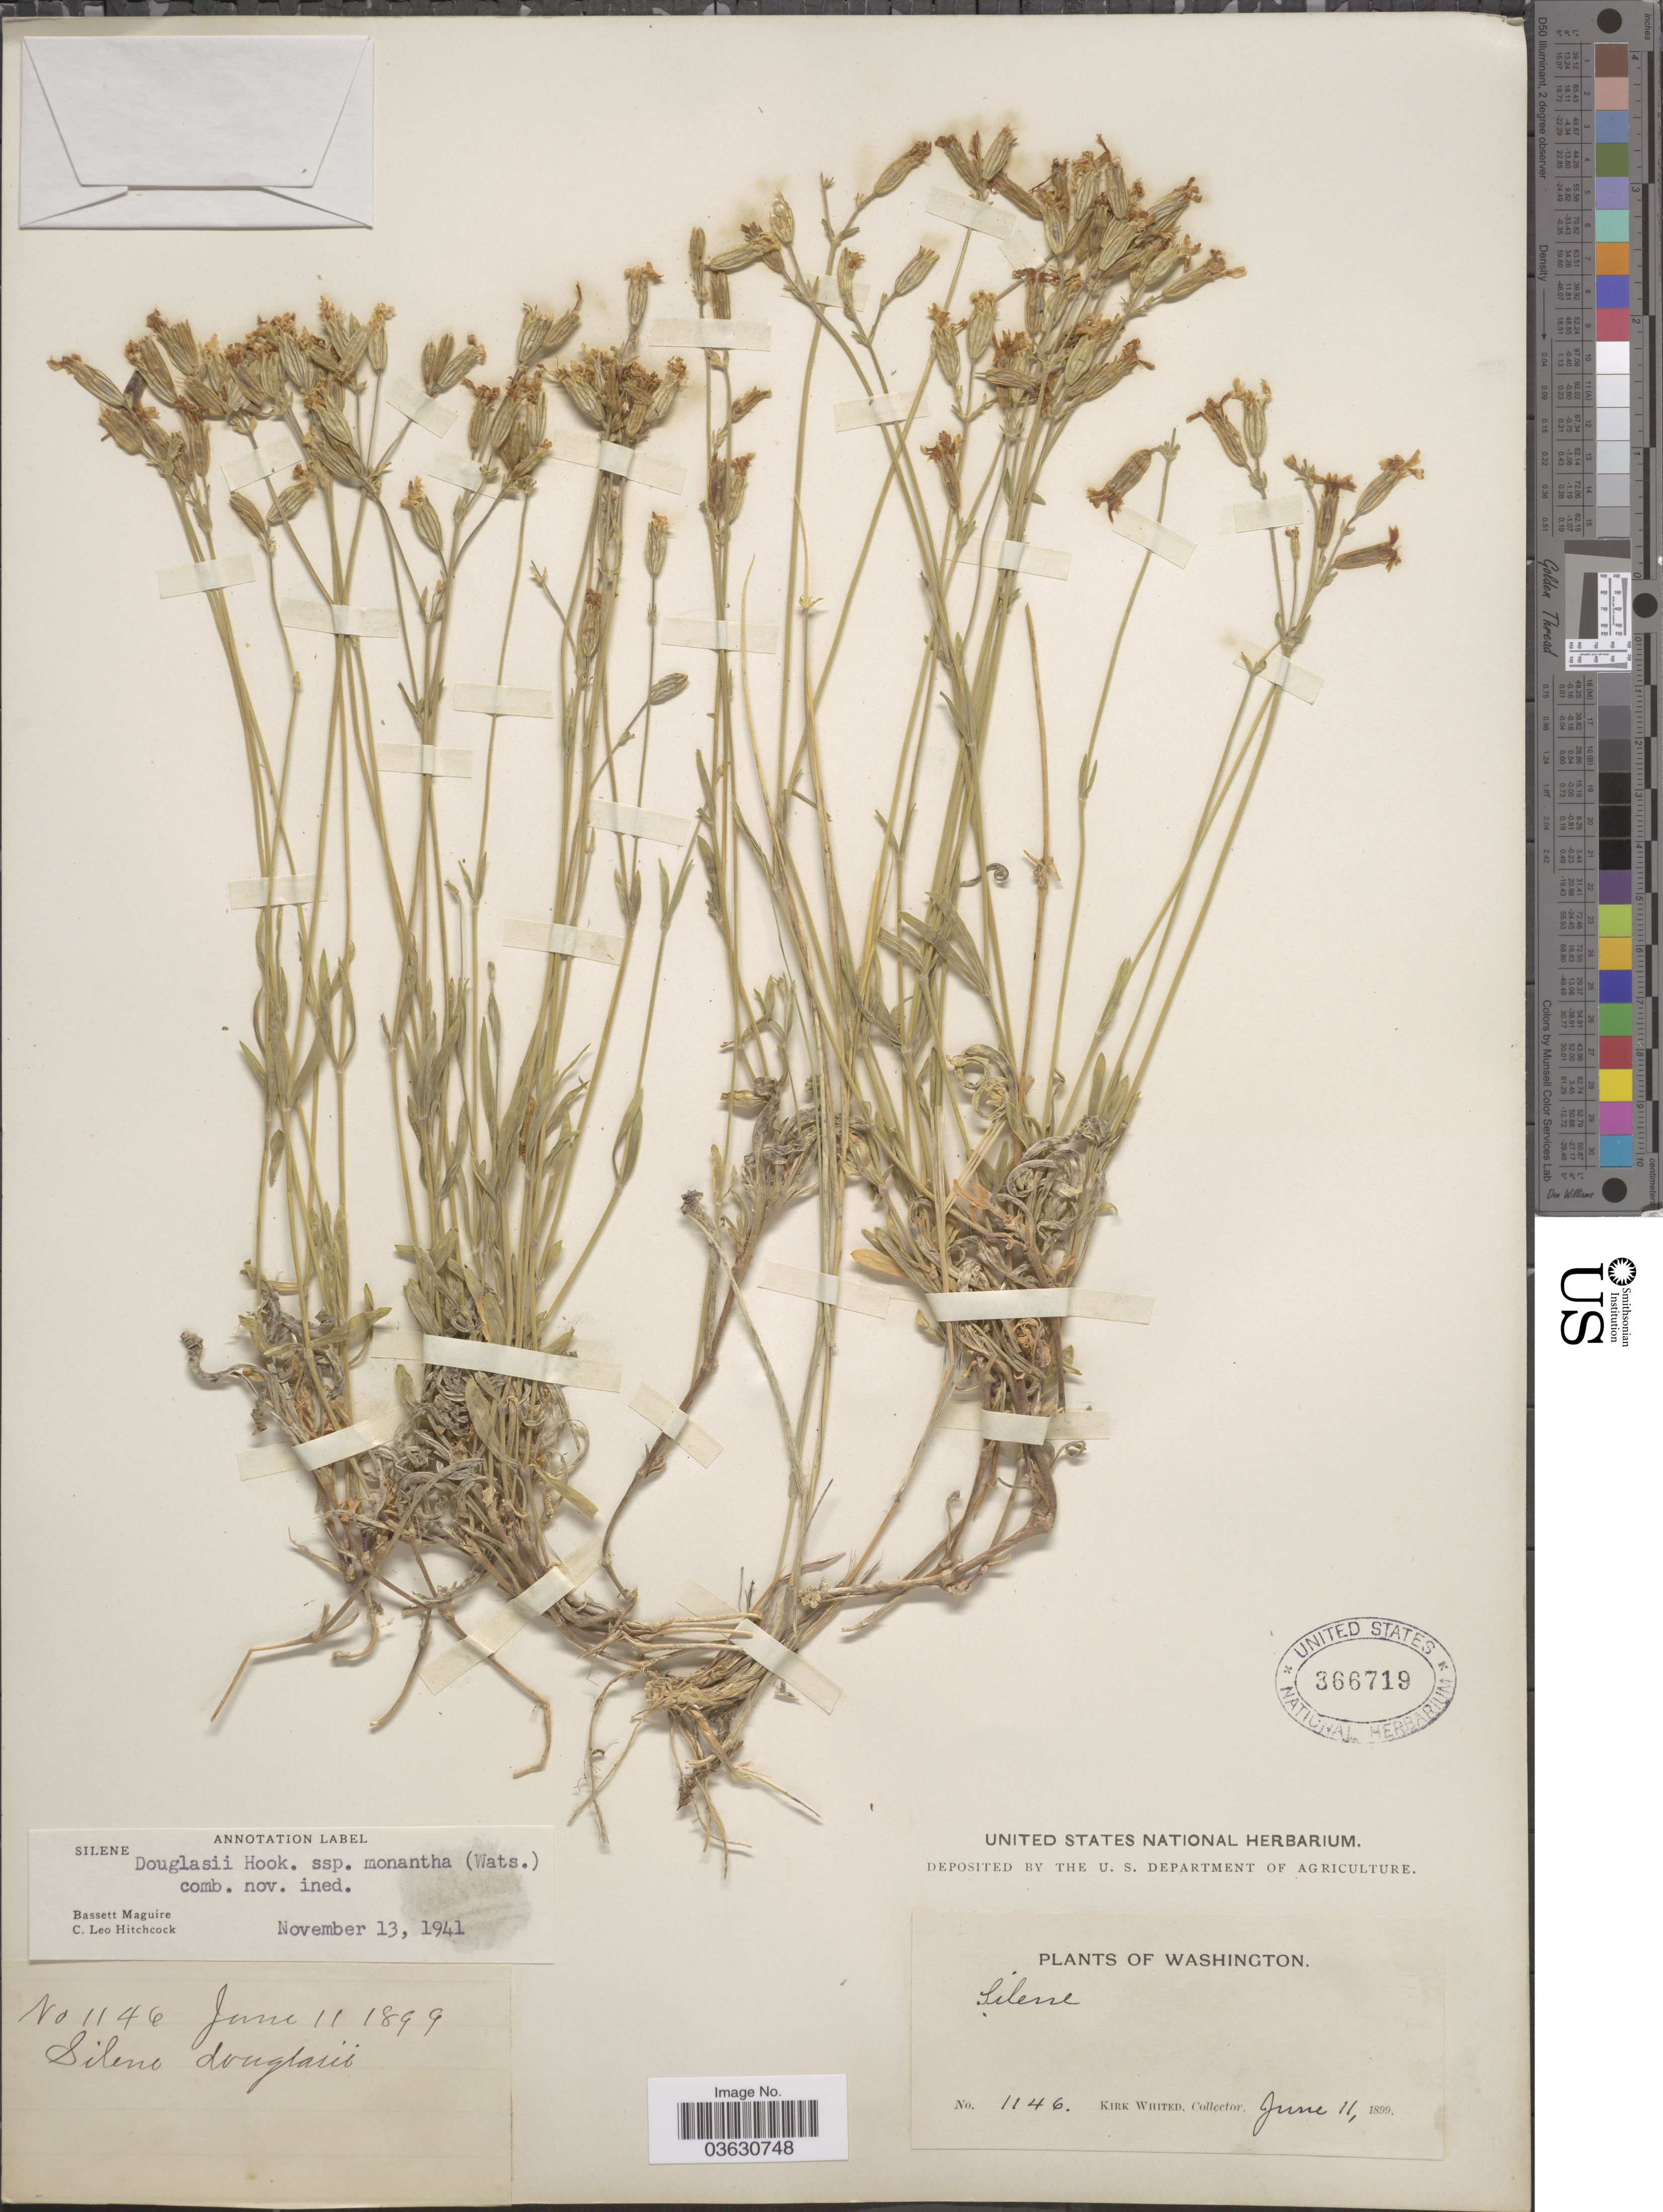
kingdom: Plantae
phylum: Tracheophyta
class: Magnoliopsida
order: Caryophyllales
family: Caryophyllaceae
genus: Silene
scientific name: Silene douglasii subsp. monantha (S. Watson) C.L. Hitchc. & Maguire comb. nov. ined.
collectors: K. Whited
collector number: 1146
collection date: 1899-06-11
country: United States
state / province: Washington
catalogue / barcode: US 366719